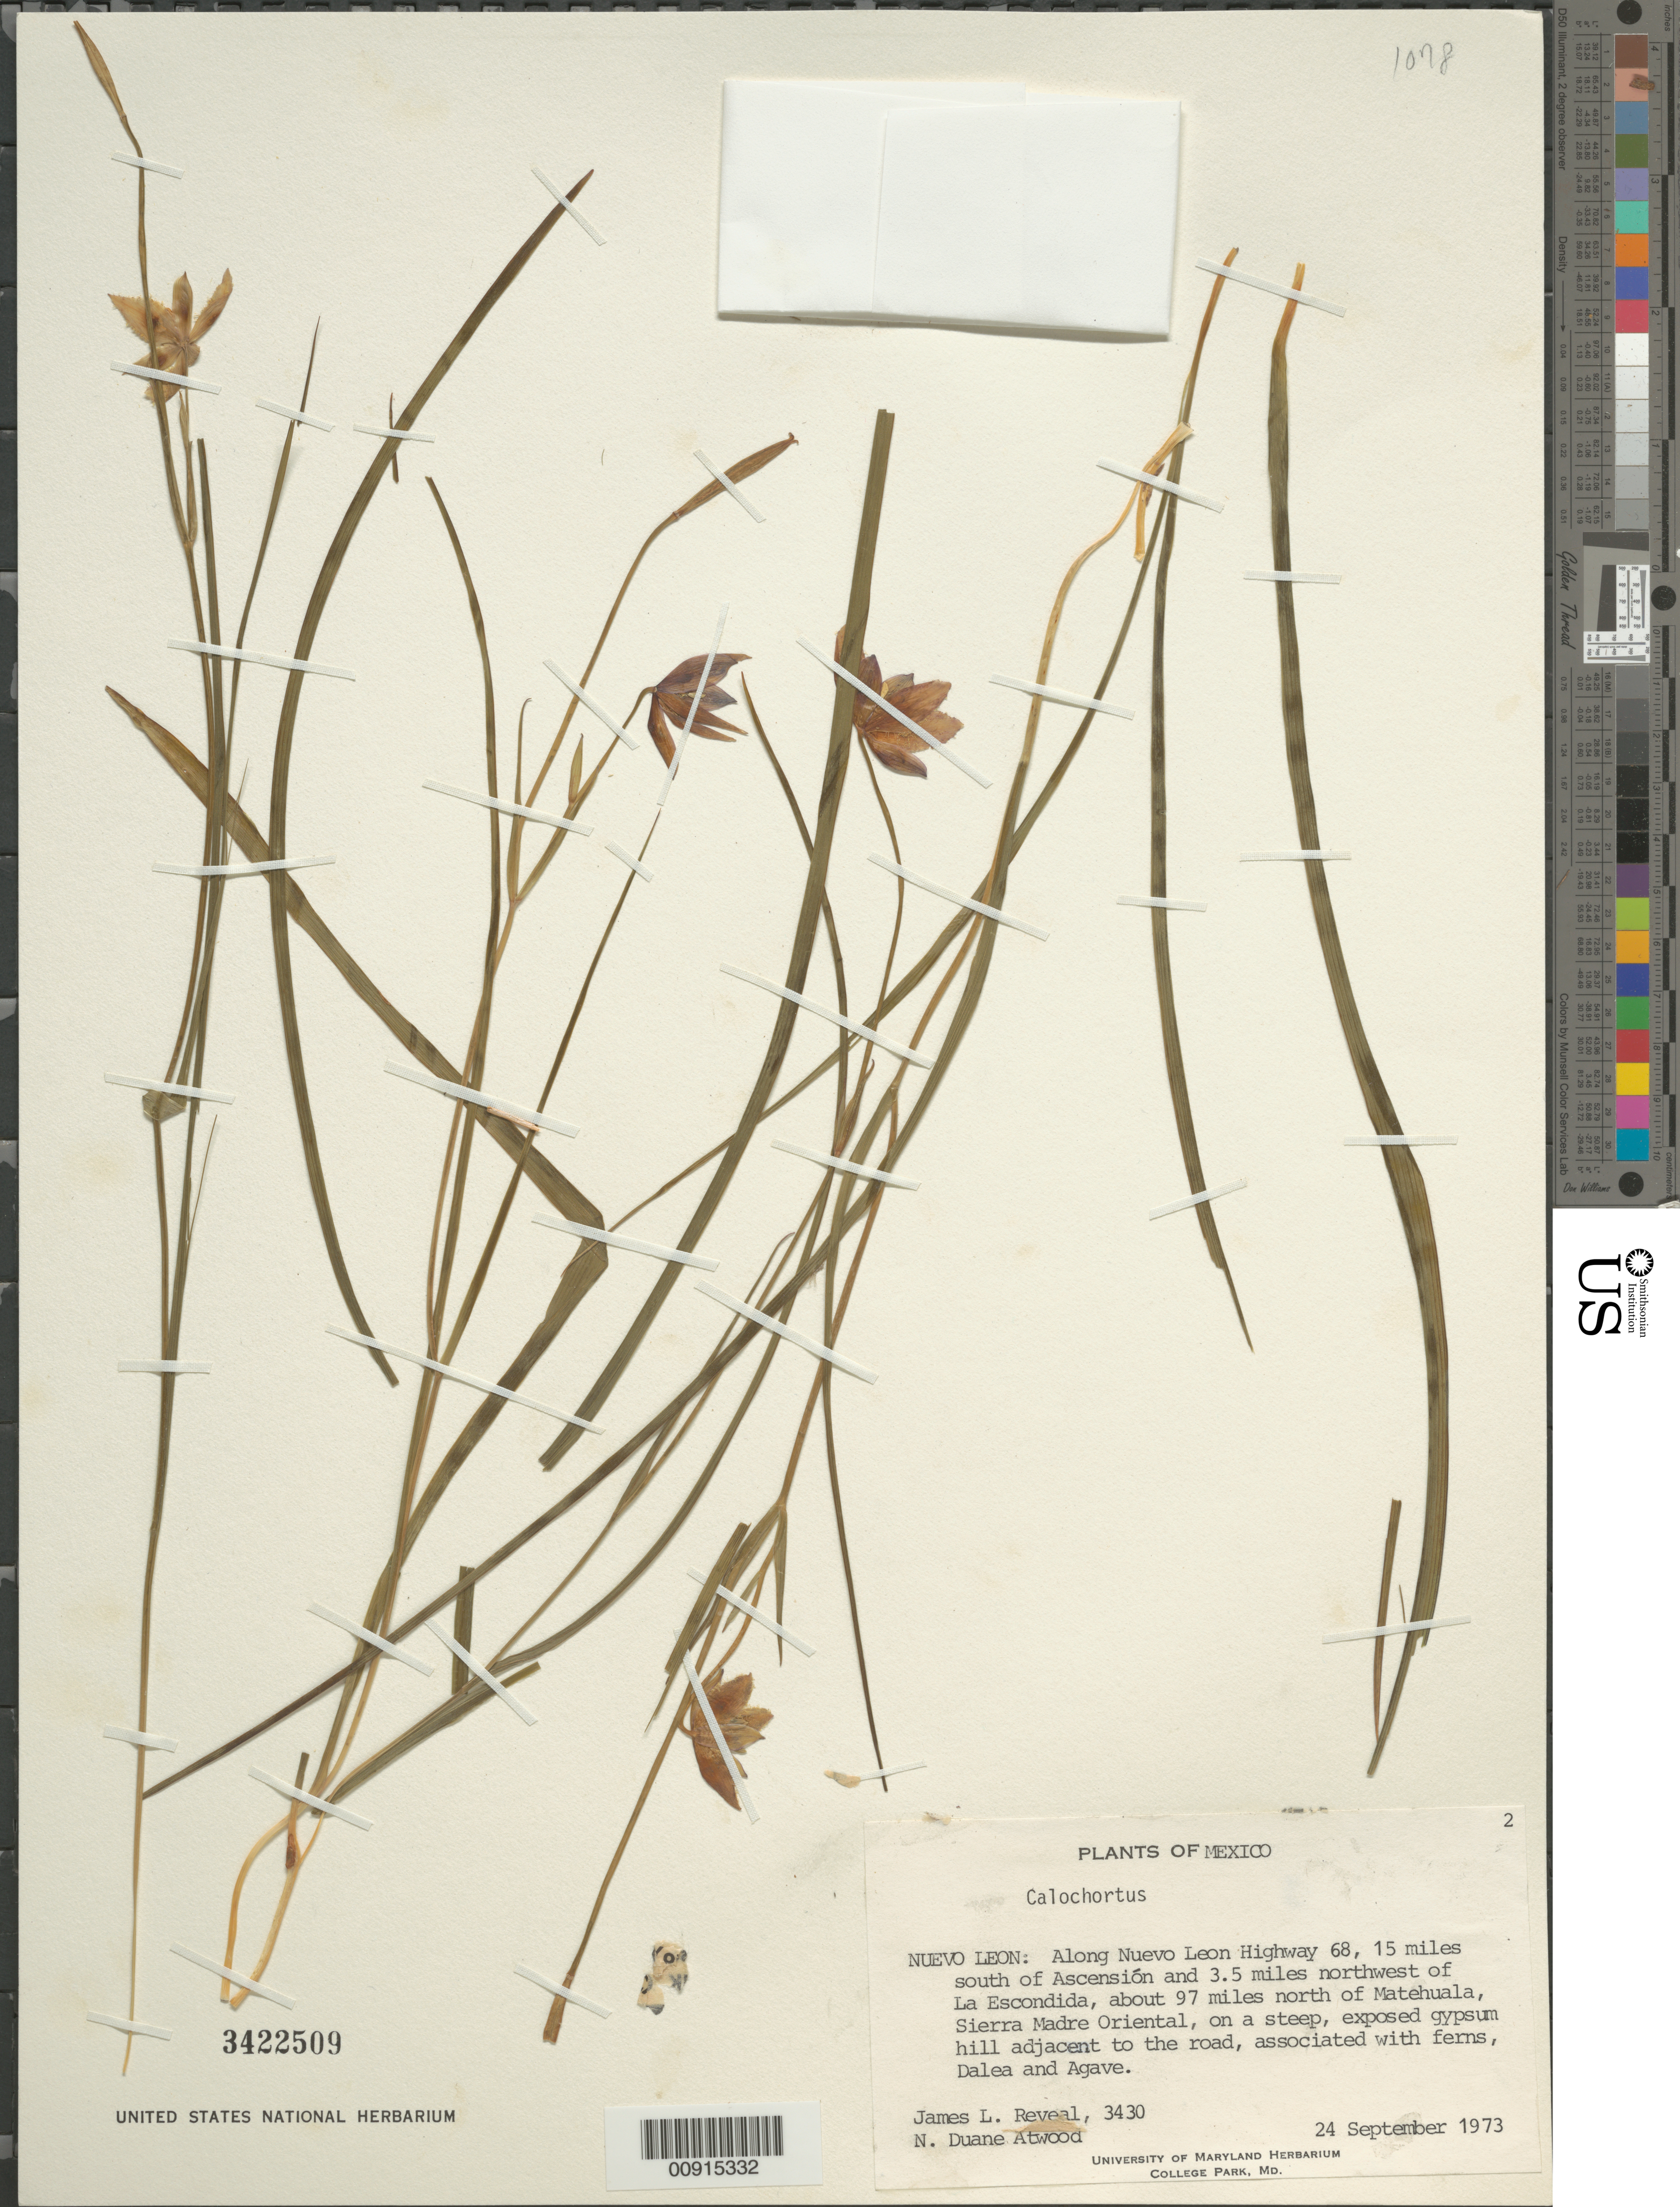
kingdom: Plantae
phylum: Tracheophyta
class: Liliopsida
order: Liliales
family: Liliaceae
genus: Calochortus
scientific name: Calochortus sp.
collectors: J. L. Reveal & N. D. Atwood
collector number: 3430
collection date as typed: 24 Sep 1973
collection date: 1973-09-24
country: Mexico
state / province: Nuevo León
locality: Nuevo León: Along Nuevo León Highway 68, 15 miles S of Ascensión and 3.5 miles NW of La Escondida, about 97 miles north of Matehuala, Sierra Madre Oriental.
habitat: On a steep, exposed gypsum hill adjacent to the road, associated with ferns, Dalea and Agave.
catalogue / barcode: US 3422509